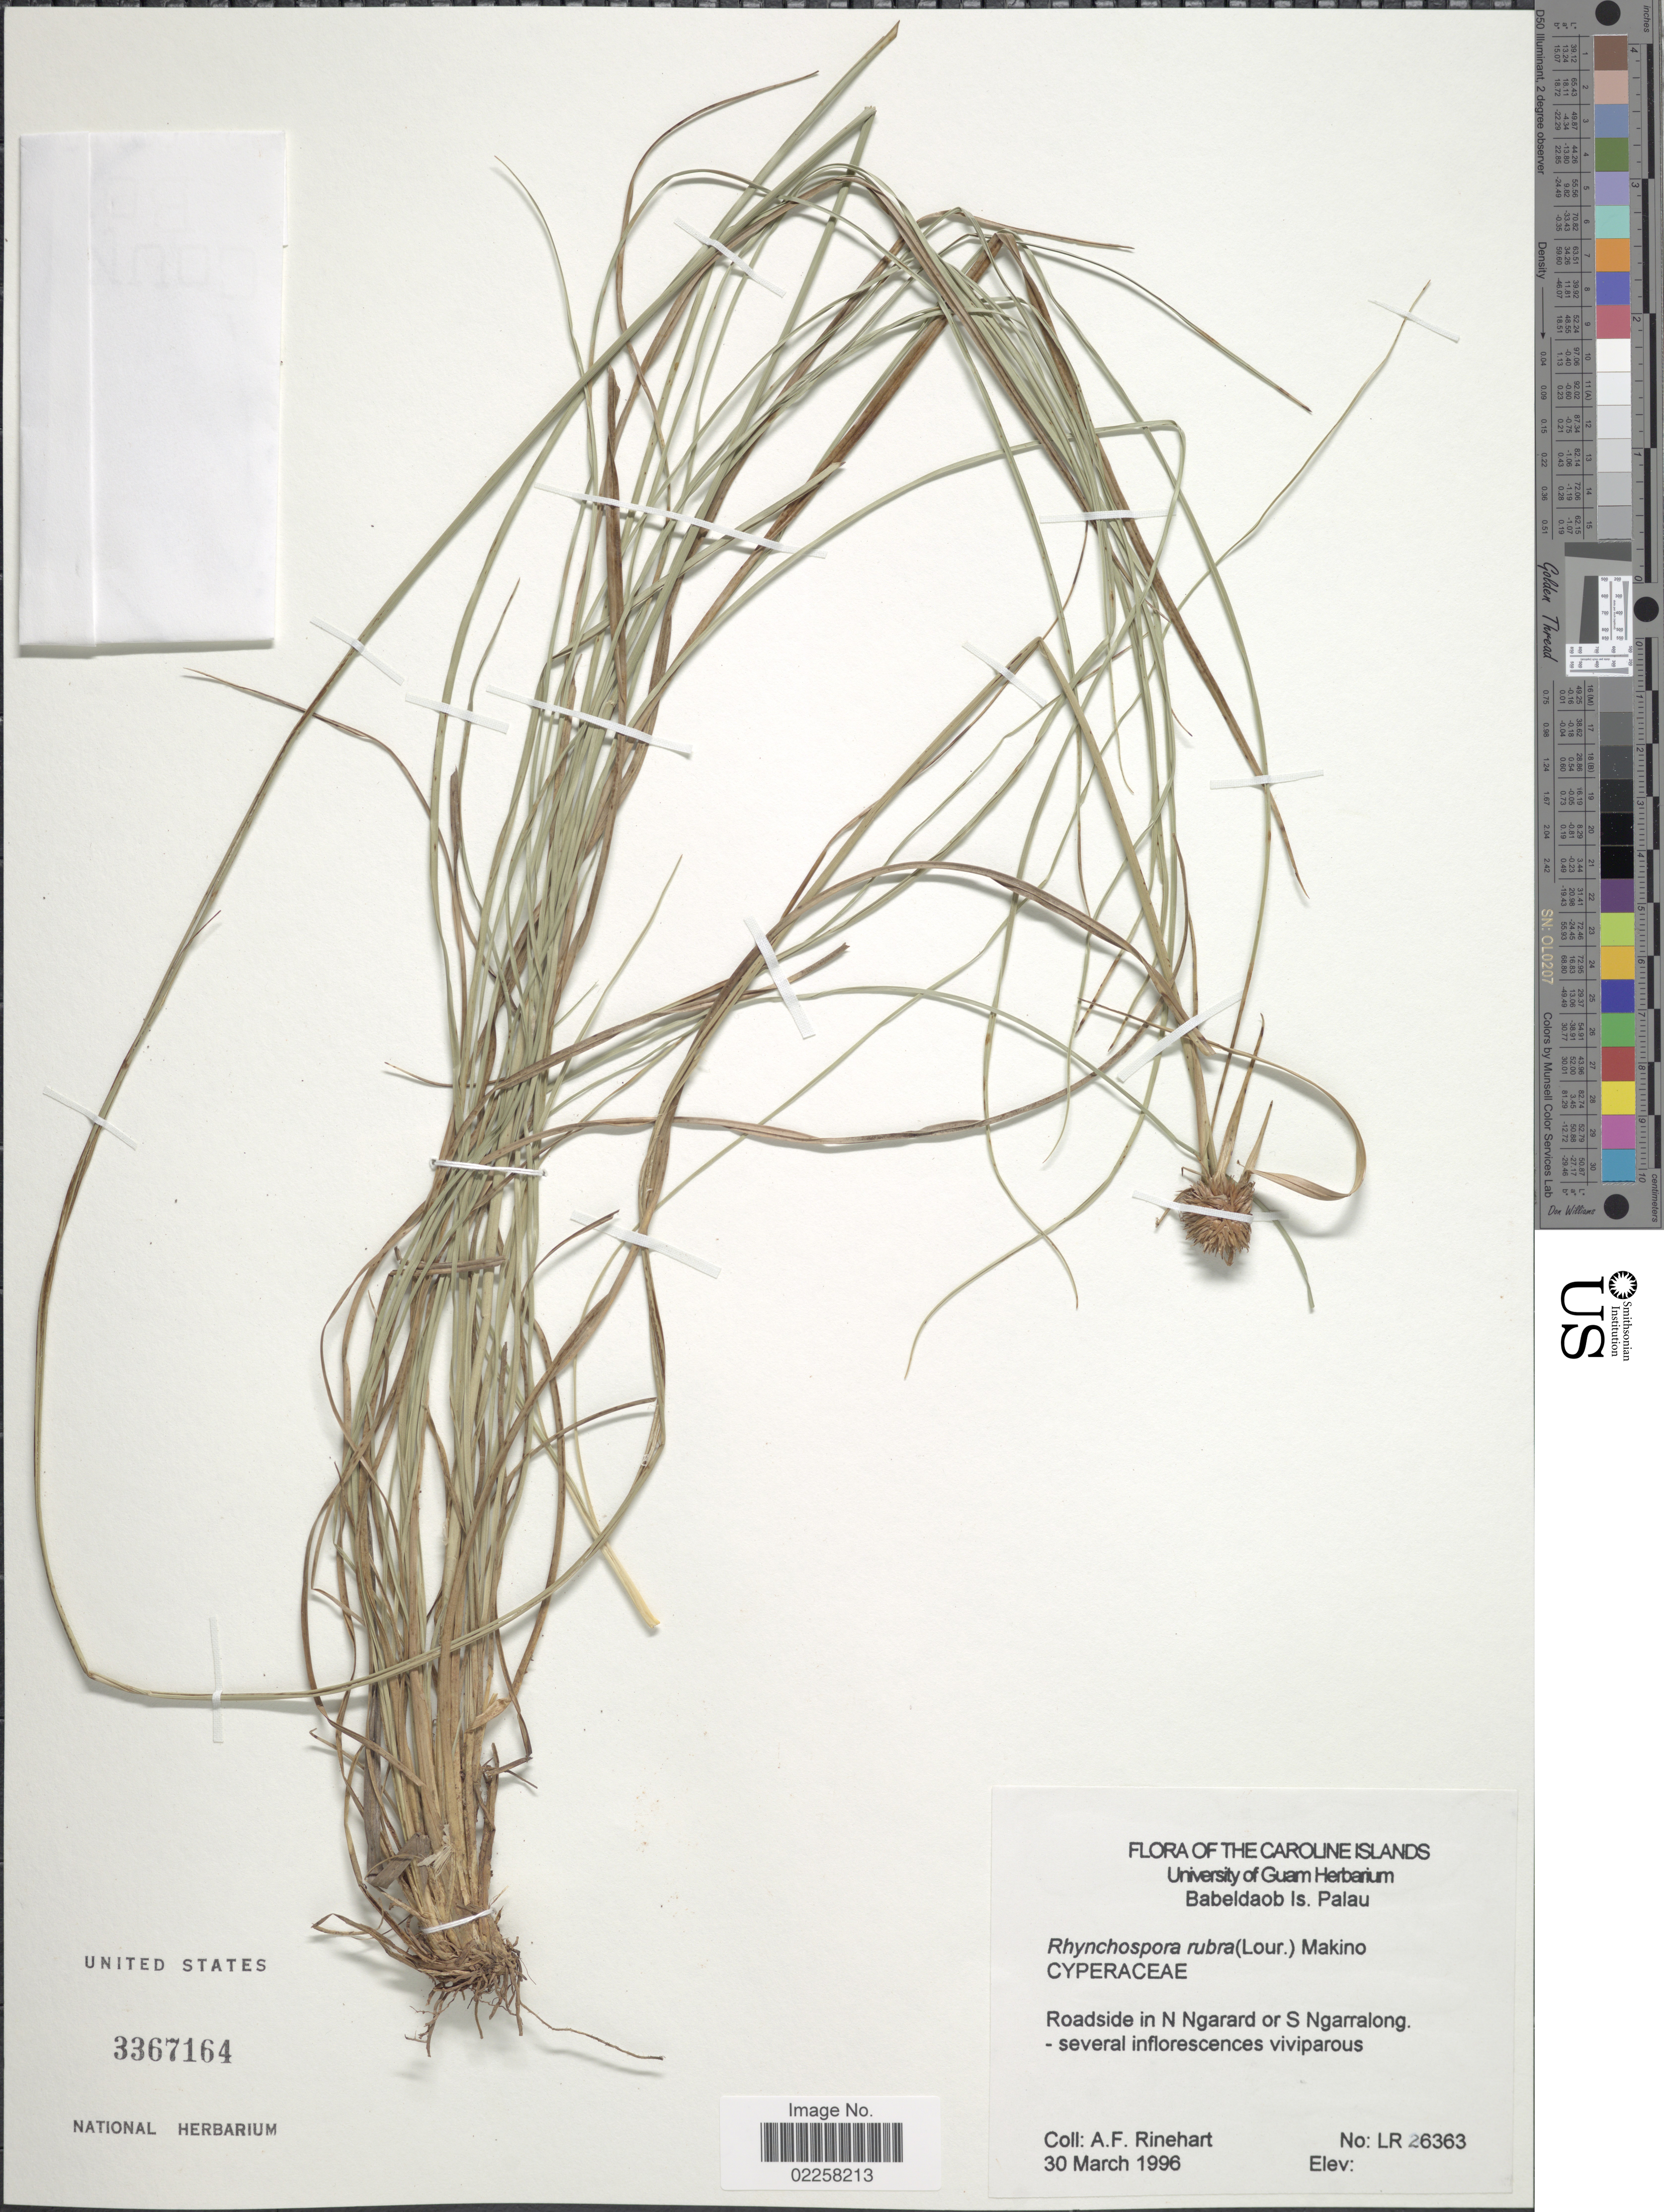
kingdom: Plantae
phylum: Tracheophyta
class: Liliopsida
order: Poales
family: Cyperaceae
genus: Rhynchospora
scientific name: Rhynchospora rubra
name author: (Lour.) Makino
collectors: A. Rinehart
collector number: LR26363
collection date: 1996-03-30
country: Palau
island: Babeldaob [Babelthuap]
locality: Caroline Islands. Babeldaob Is. Palau. Roadside in N Ngarard or S Ngarralong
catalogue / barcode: US 3367164